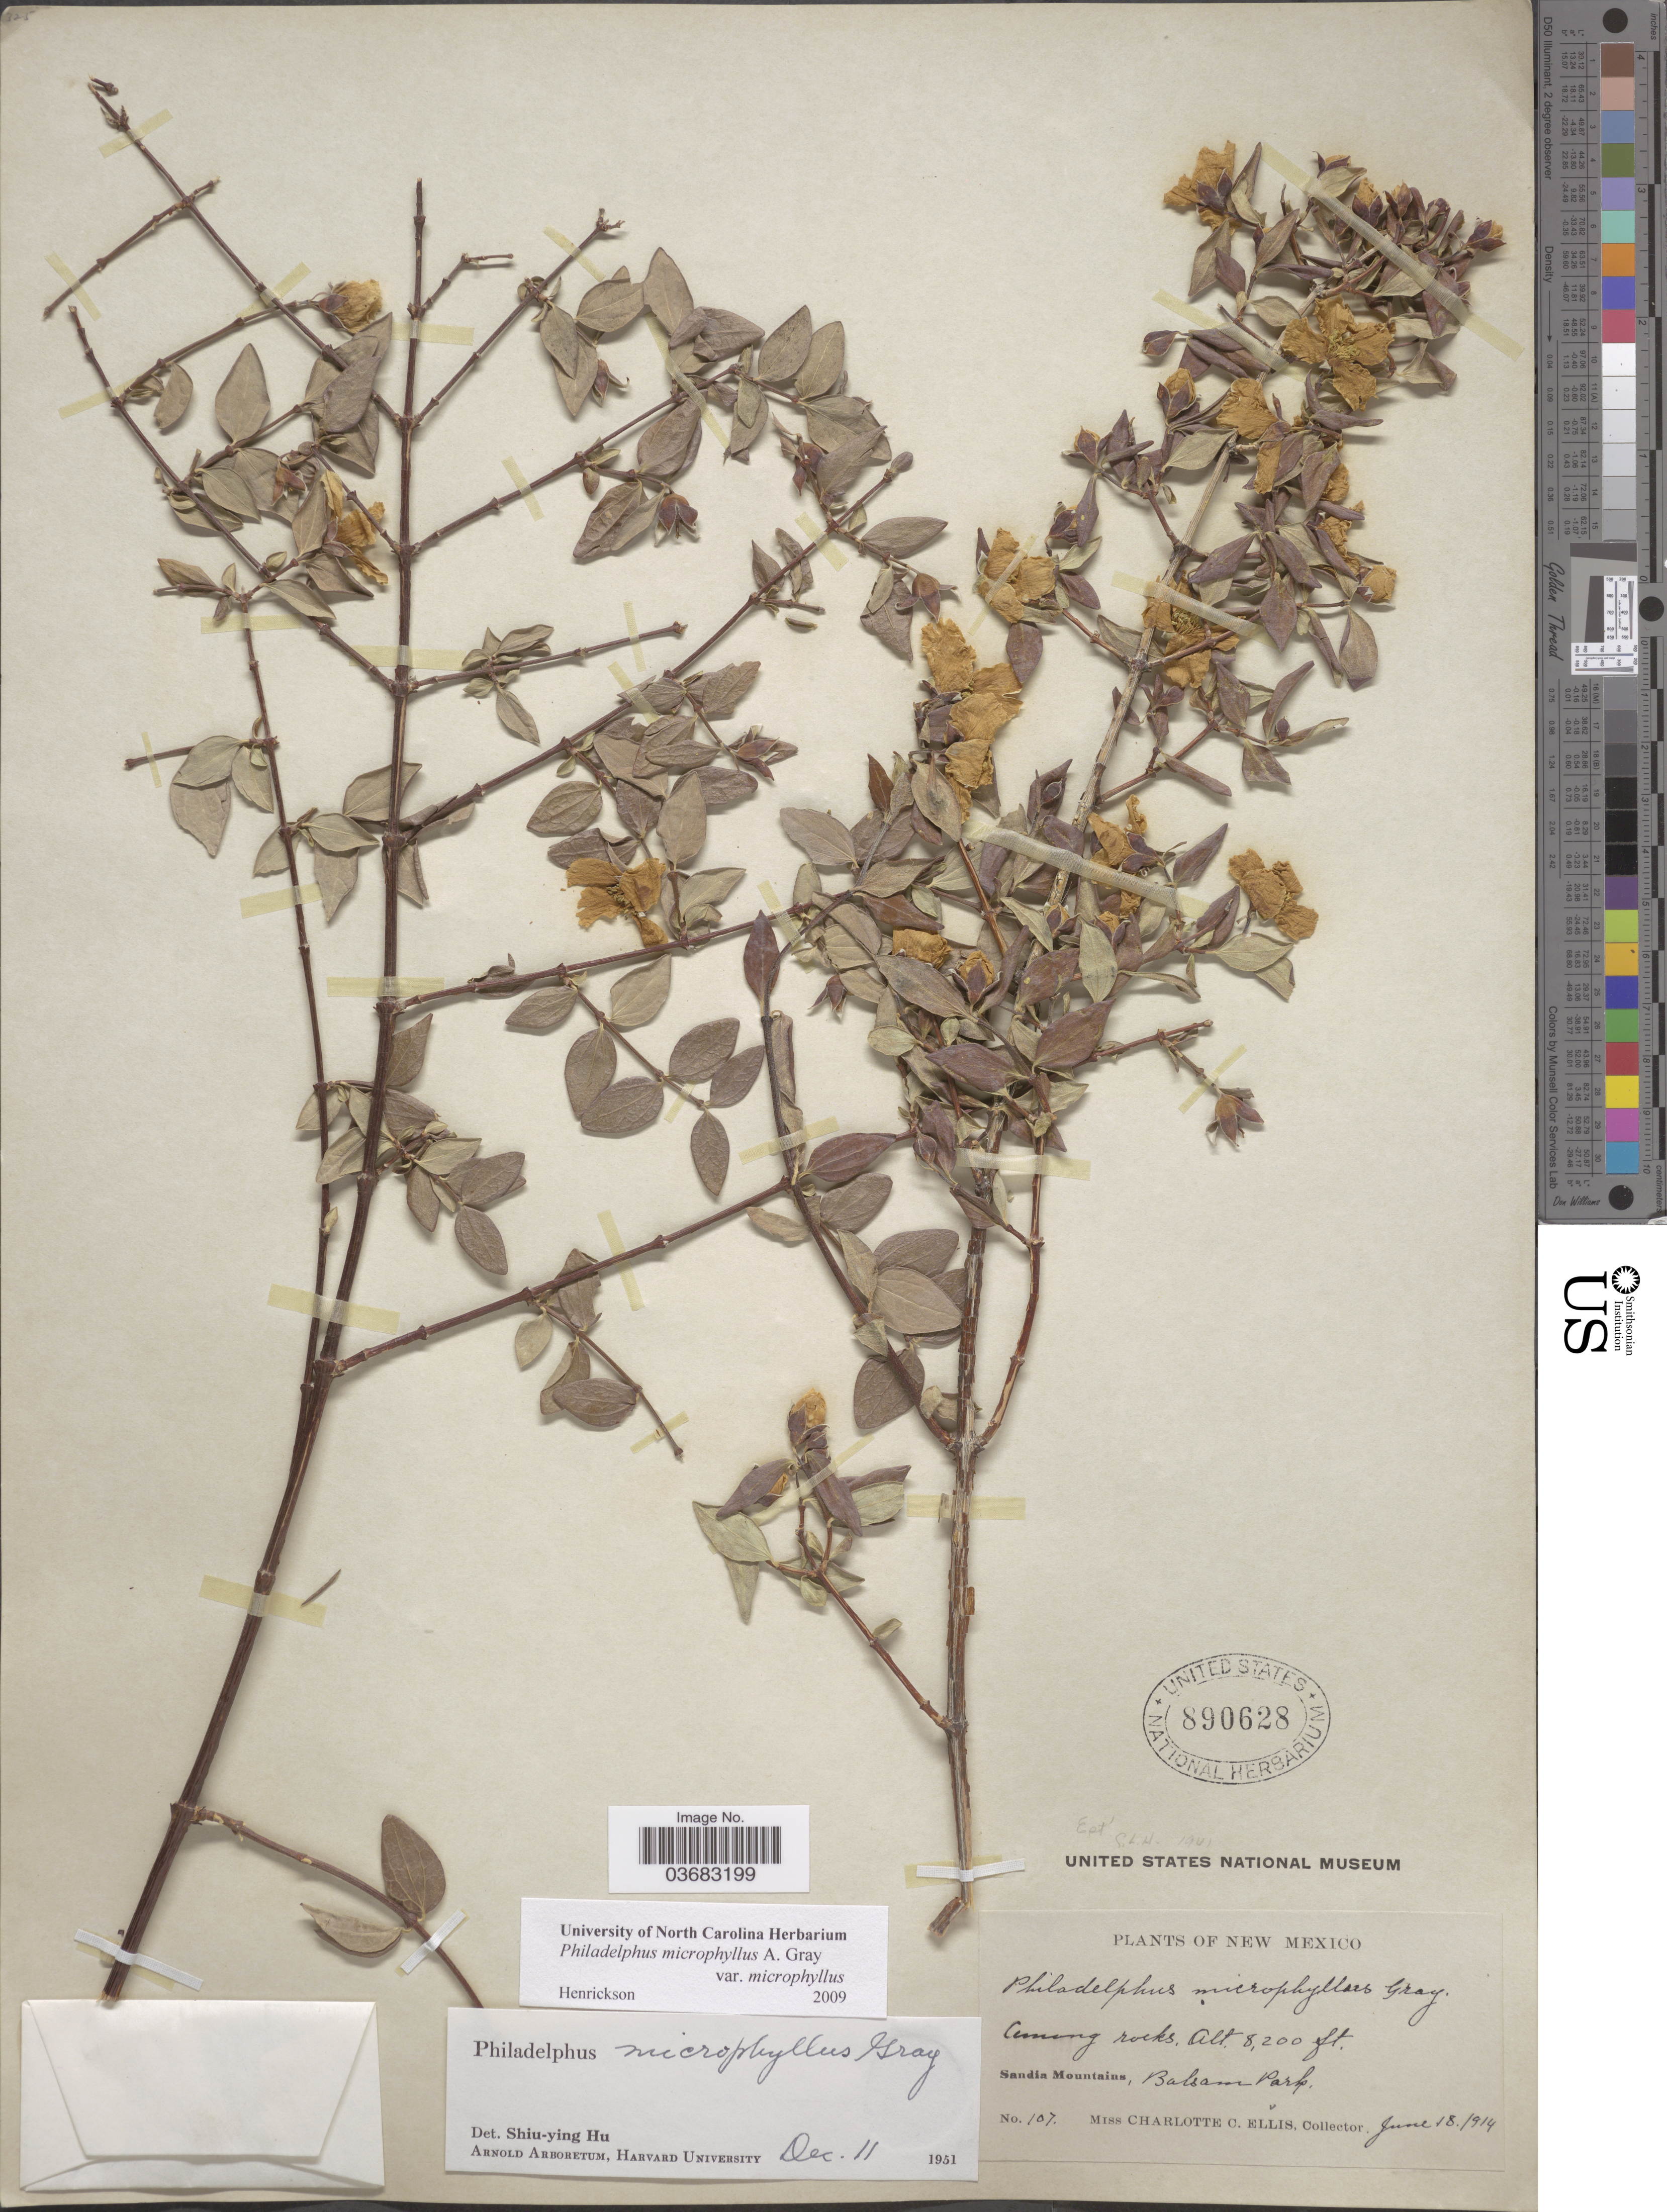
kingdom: Plantae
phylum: Tracheophyta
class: Magnoliopsida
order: Cornales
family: Hydrangeaceae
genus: Philadelphus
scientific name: Philadelphus microphyllus var. microphyllus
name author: A. Gray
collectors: C. C. Ellis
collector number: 107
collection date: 1914-06-18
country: United States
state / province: New Mexico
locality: Sandia Mountains, Balsam Park.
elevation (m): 2499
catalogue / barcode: US 890628